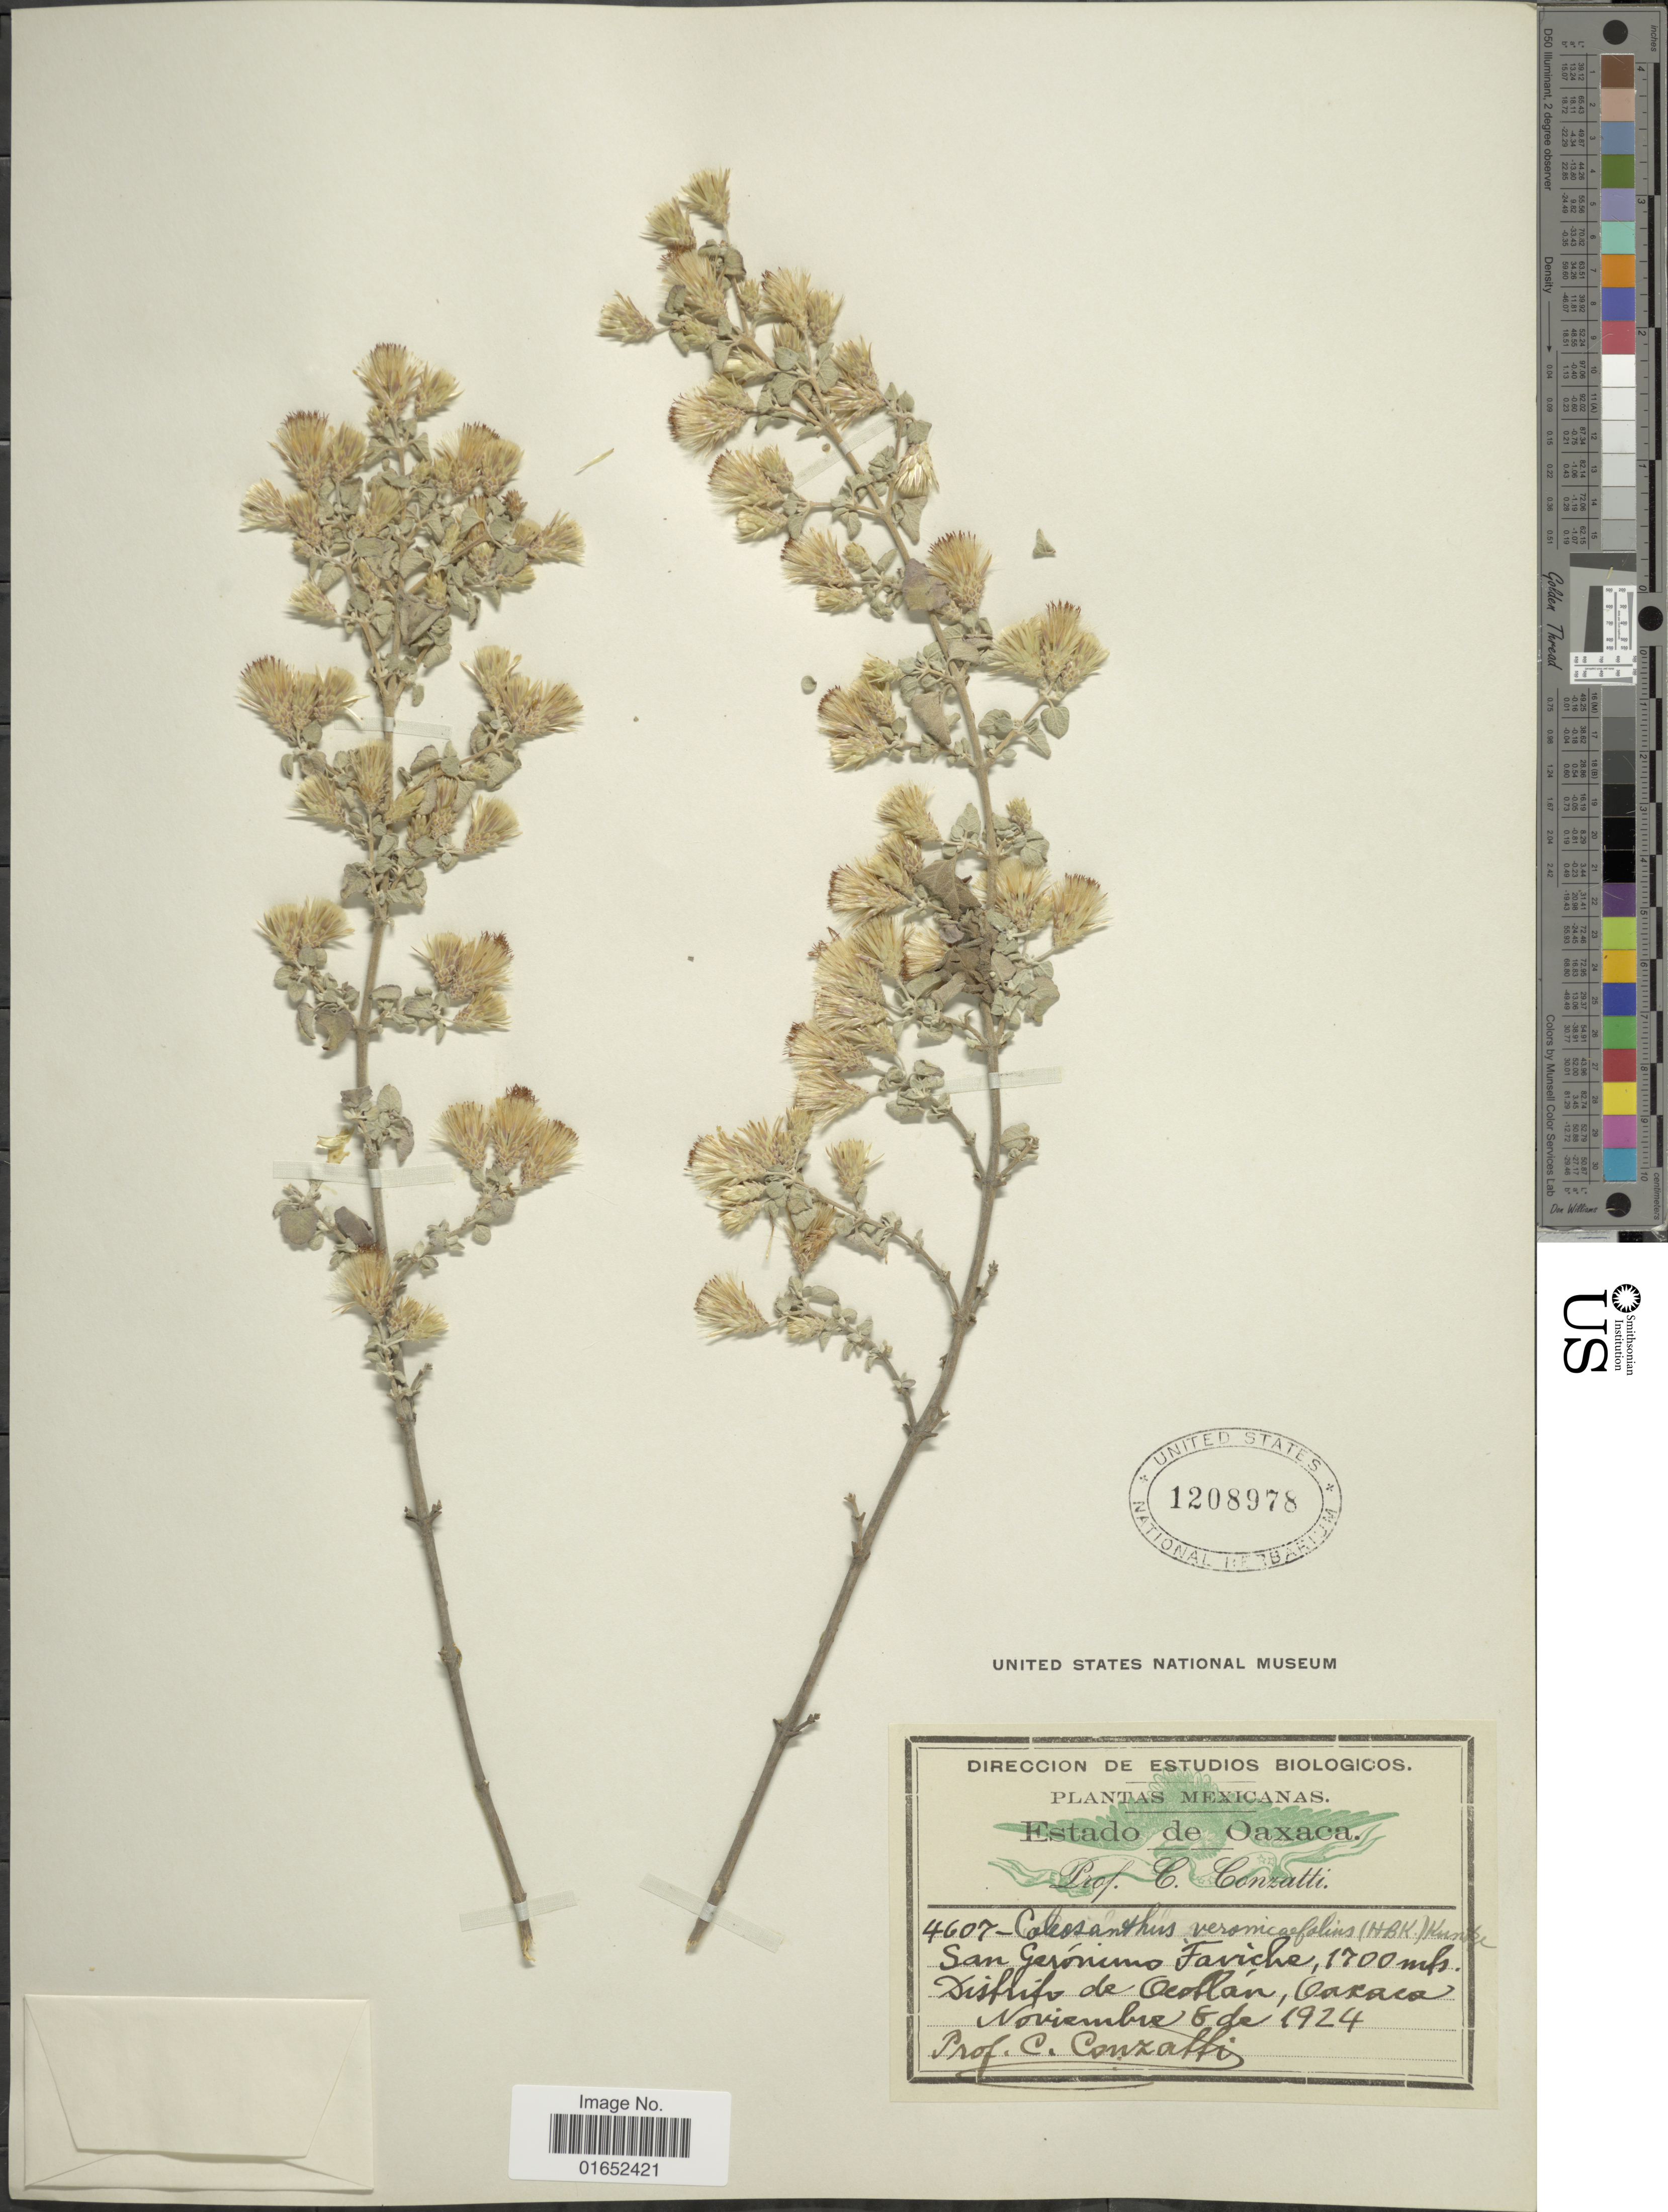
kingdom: Plantae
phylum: Tracheophyta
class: Magnoliopsida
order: Asterales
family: Asteraceae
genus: Brickellia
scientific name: Brickellia veronicaefolia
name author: (Kunth) A. Gray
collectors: C. Conzatti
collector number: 4607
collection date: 1924-11-08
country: Mexico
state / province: Oaxaca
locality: San Gerónimo Faviche, Distrito de Ocotlán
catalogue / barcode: US 1208978